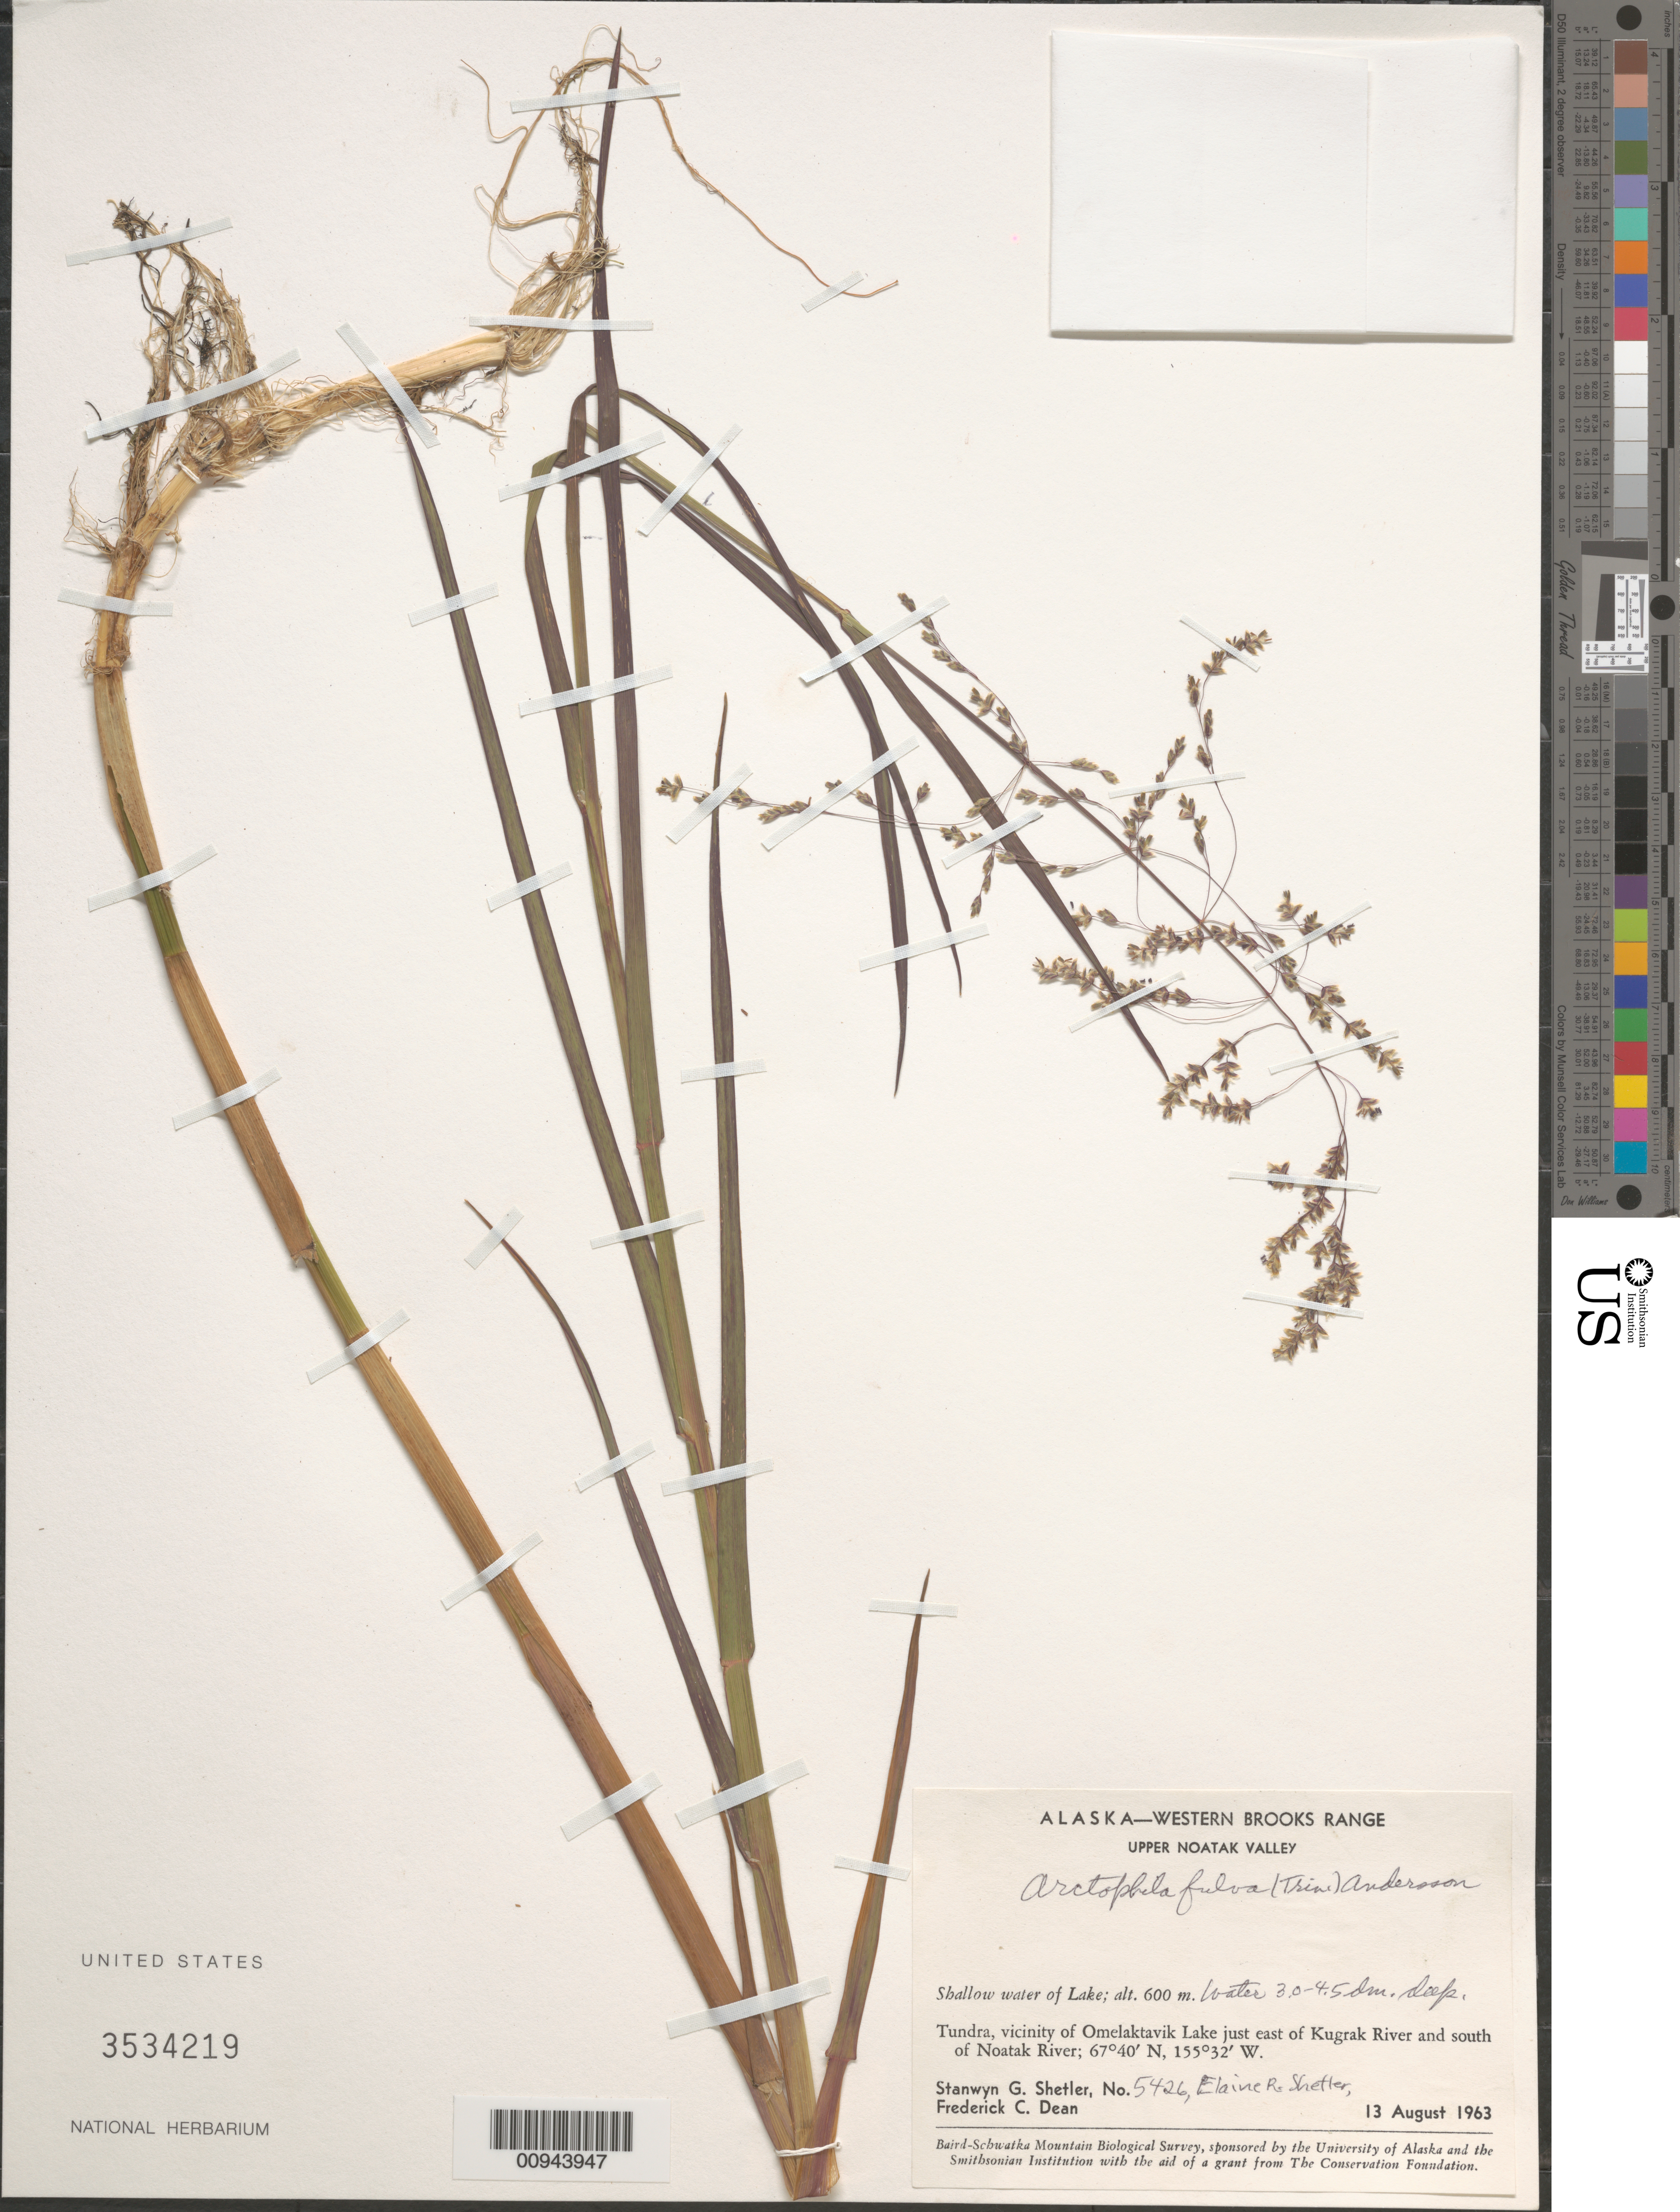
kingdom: Plantae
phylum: Tracheophyta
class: Liliopsida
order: Poales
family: Poaceae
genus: Arctophila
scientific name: Arctophila fulva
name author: (Trin.) Andersson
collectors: S. Shetler, E. R. Shetler & F. C. Dean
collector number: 5426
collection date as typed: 13 Aug 1963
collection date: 1963-08-13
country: United States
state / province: Alaska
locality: Vicinity of Omelaktavik Lake just east of Kugrak River and south of Noatak River. Western Brooks Range, Upper Noatak Valley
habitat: Tundra. Shallow water of Lake. Water 3.0-4.5 dm. deep.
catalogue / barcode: US 3534219